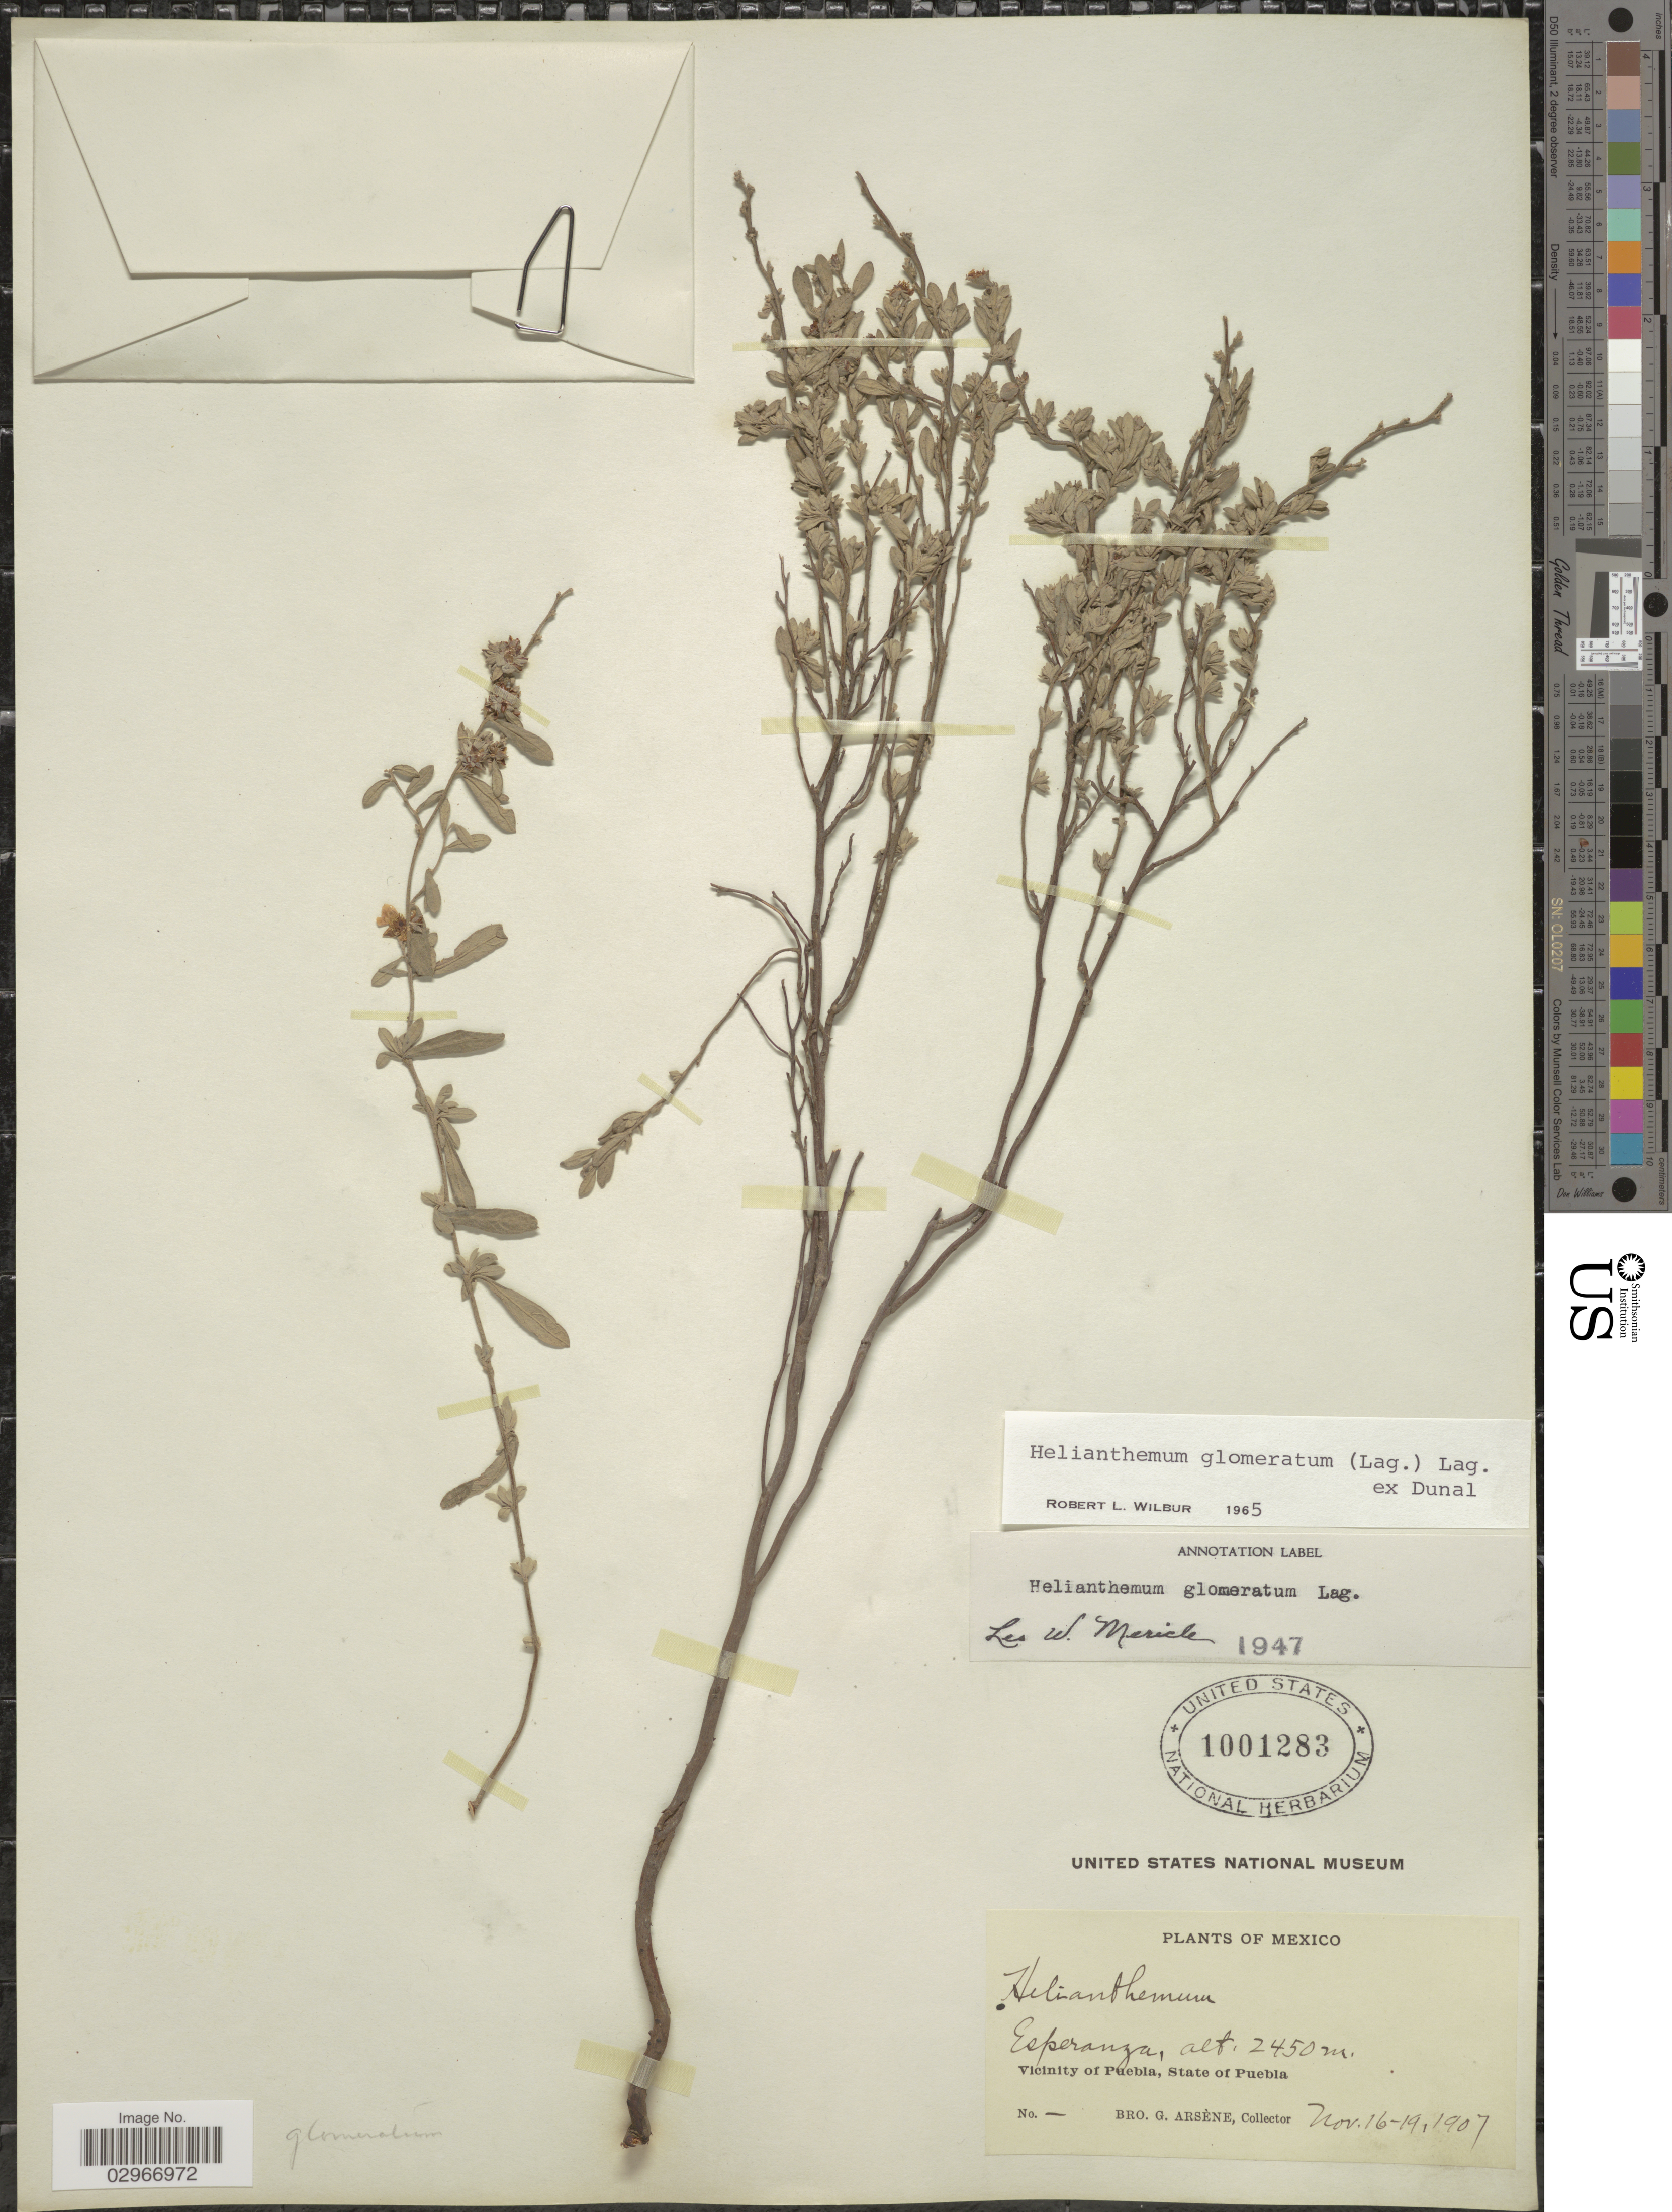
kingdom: Plantae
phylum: Tracheophyta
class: Magnoliopsida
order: Malvales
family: Cistaceae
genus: Helianthemum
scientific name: Helianthemum glomeratum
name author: (Lag.) Lag. ex Dunal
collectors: Bro. G. Arsène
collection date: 1907-11-16/1907-11-19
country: Mexico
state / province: Puebla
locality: Esperanza, Vicinity of Puebla.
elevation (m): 2450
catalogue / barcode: US 1001283